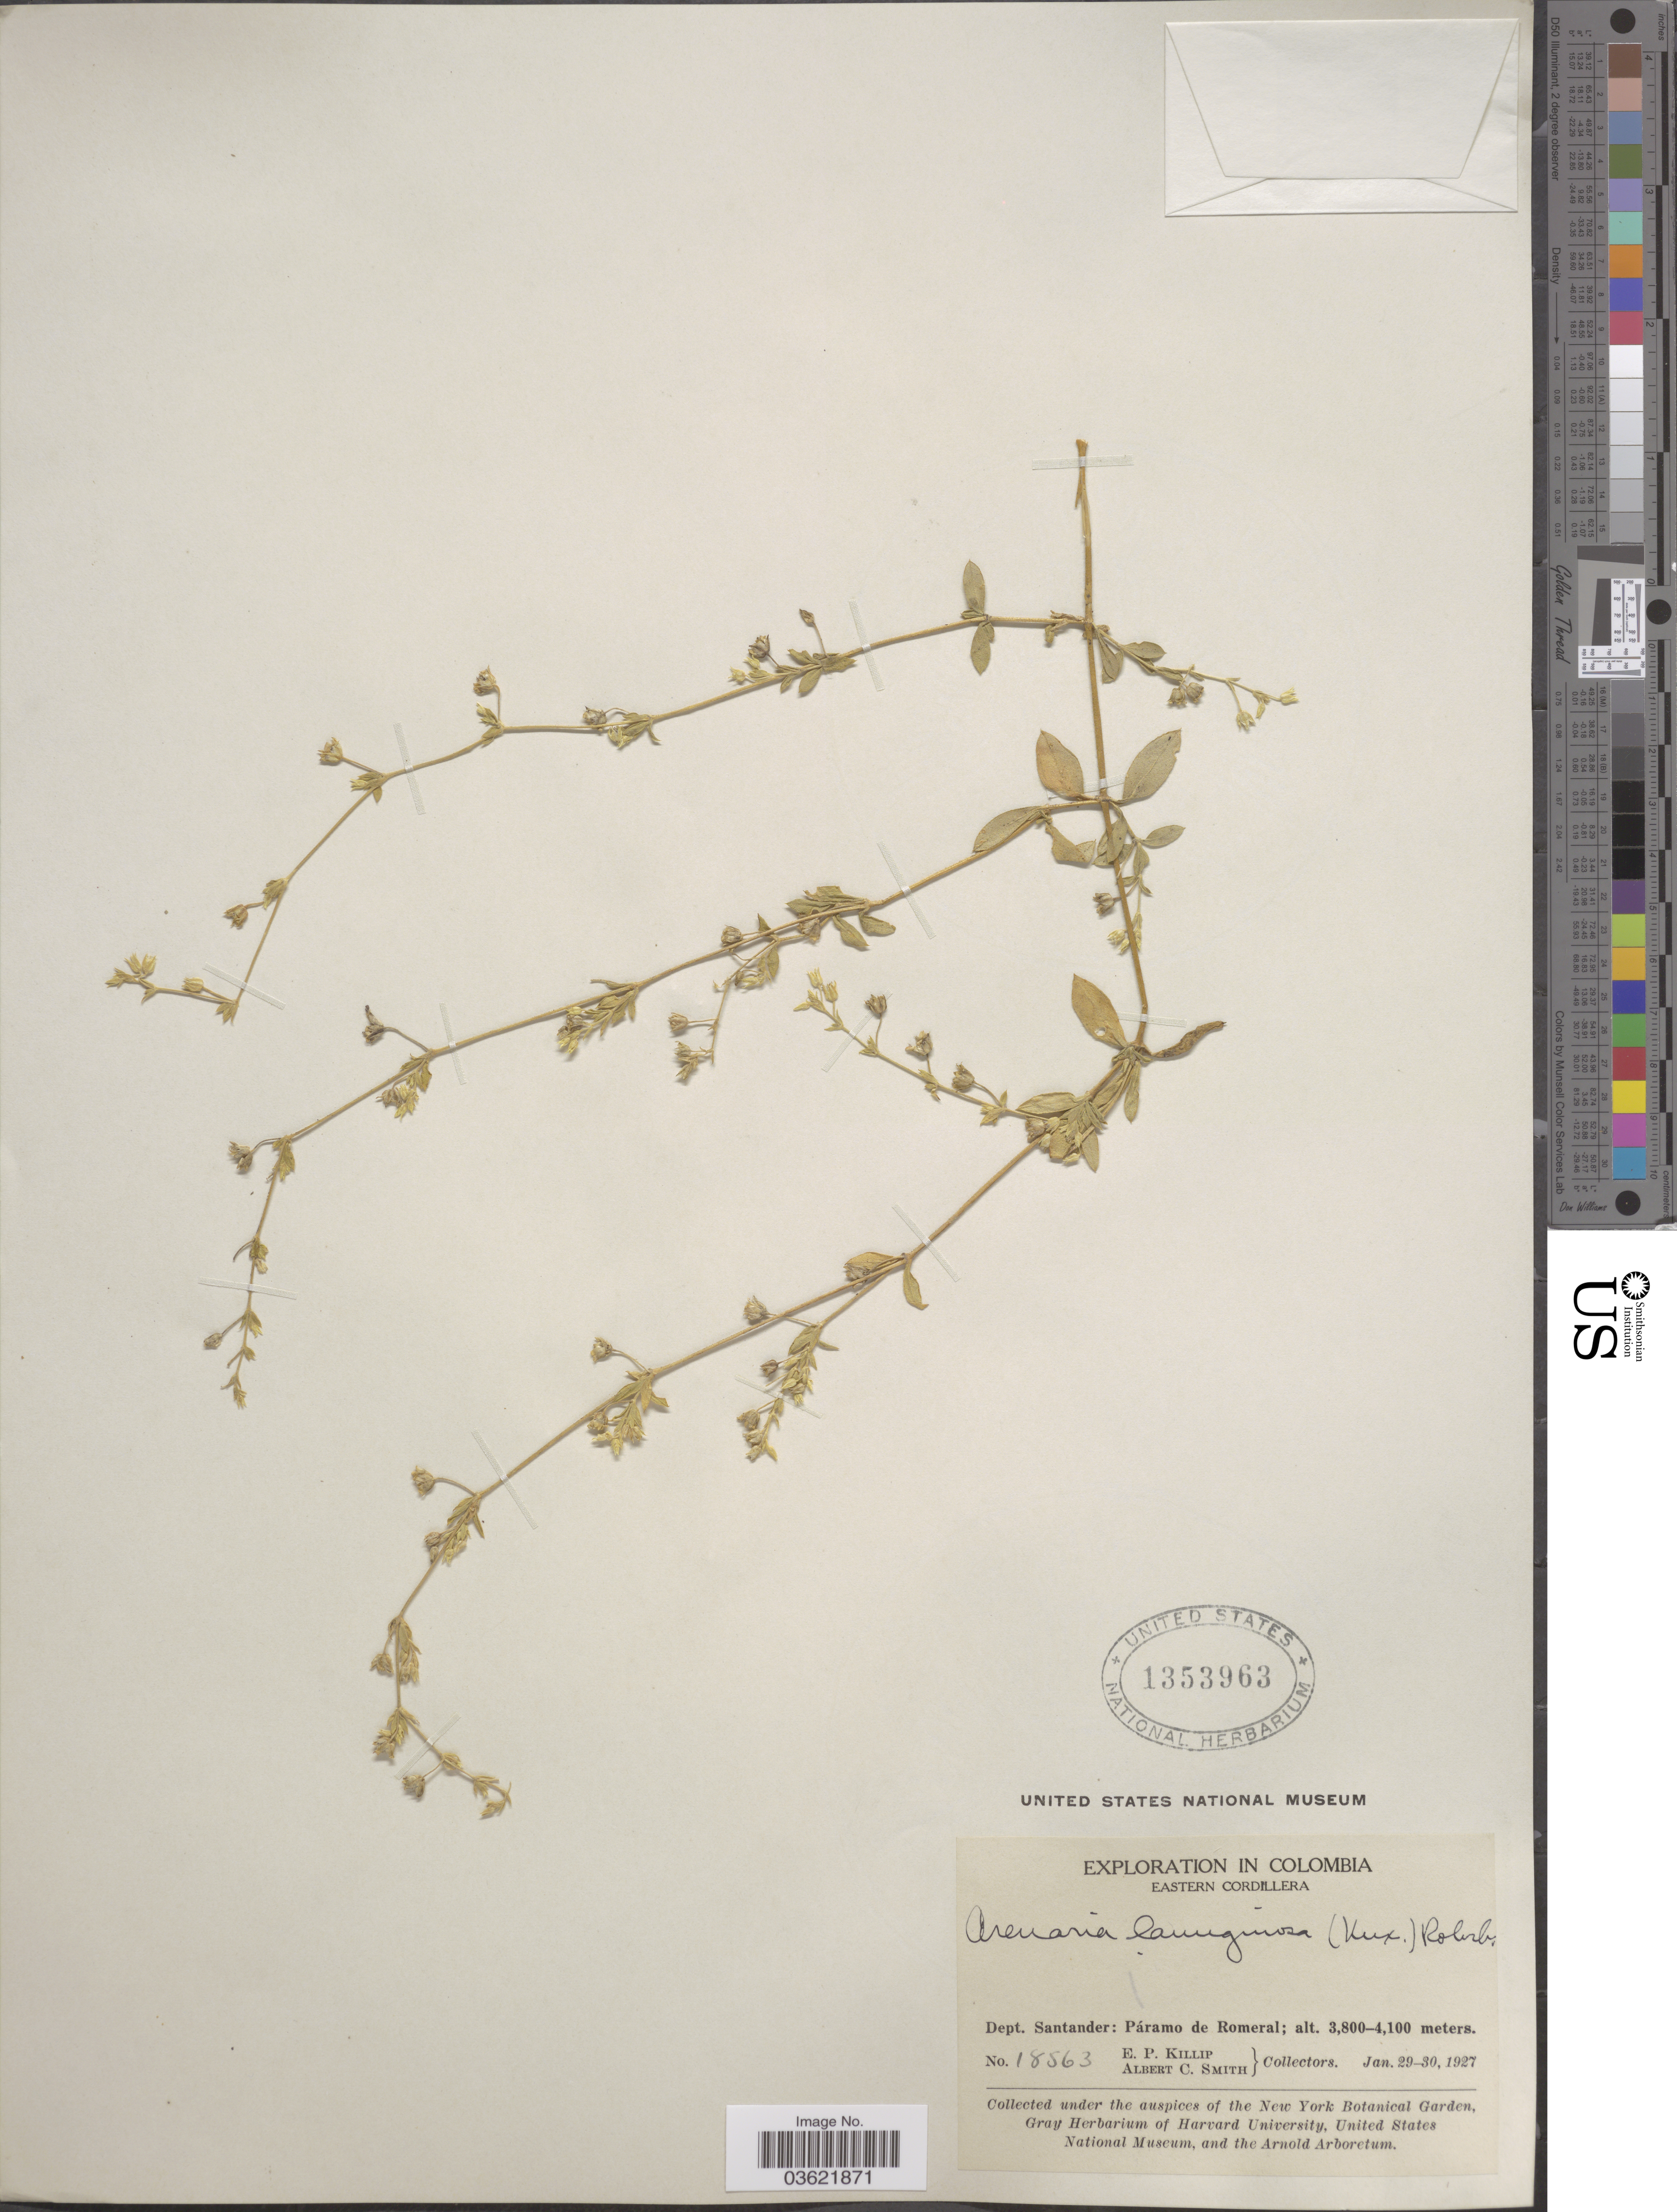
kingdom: Plantae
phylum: Tracheophyta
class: Magnoliopsida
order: Caryophyllales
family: Caryophyllaceae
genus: Arenaria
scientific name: Arenaria lanuginosa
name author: (Michx.) Rohrb.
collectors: E. P. Killip & A. C. Smith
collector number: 18563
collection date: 1927-01-29/1927-01-30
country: Colombia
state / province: Santander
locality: Eastern Cordillera. Dept. Santander: Páramo de Romeral.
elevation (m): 3800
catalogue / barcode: US 1353963